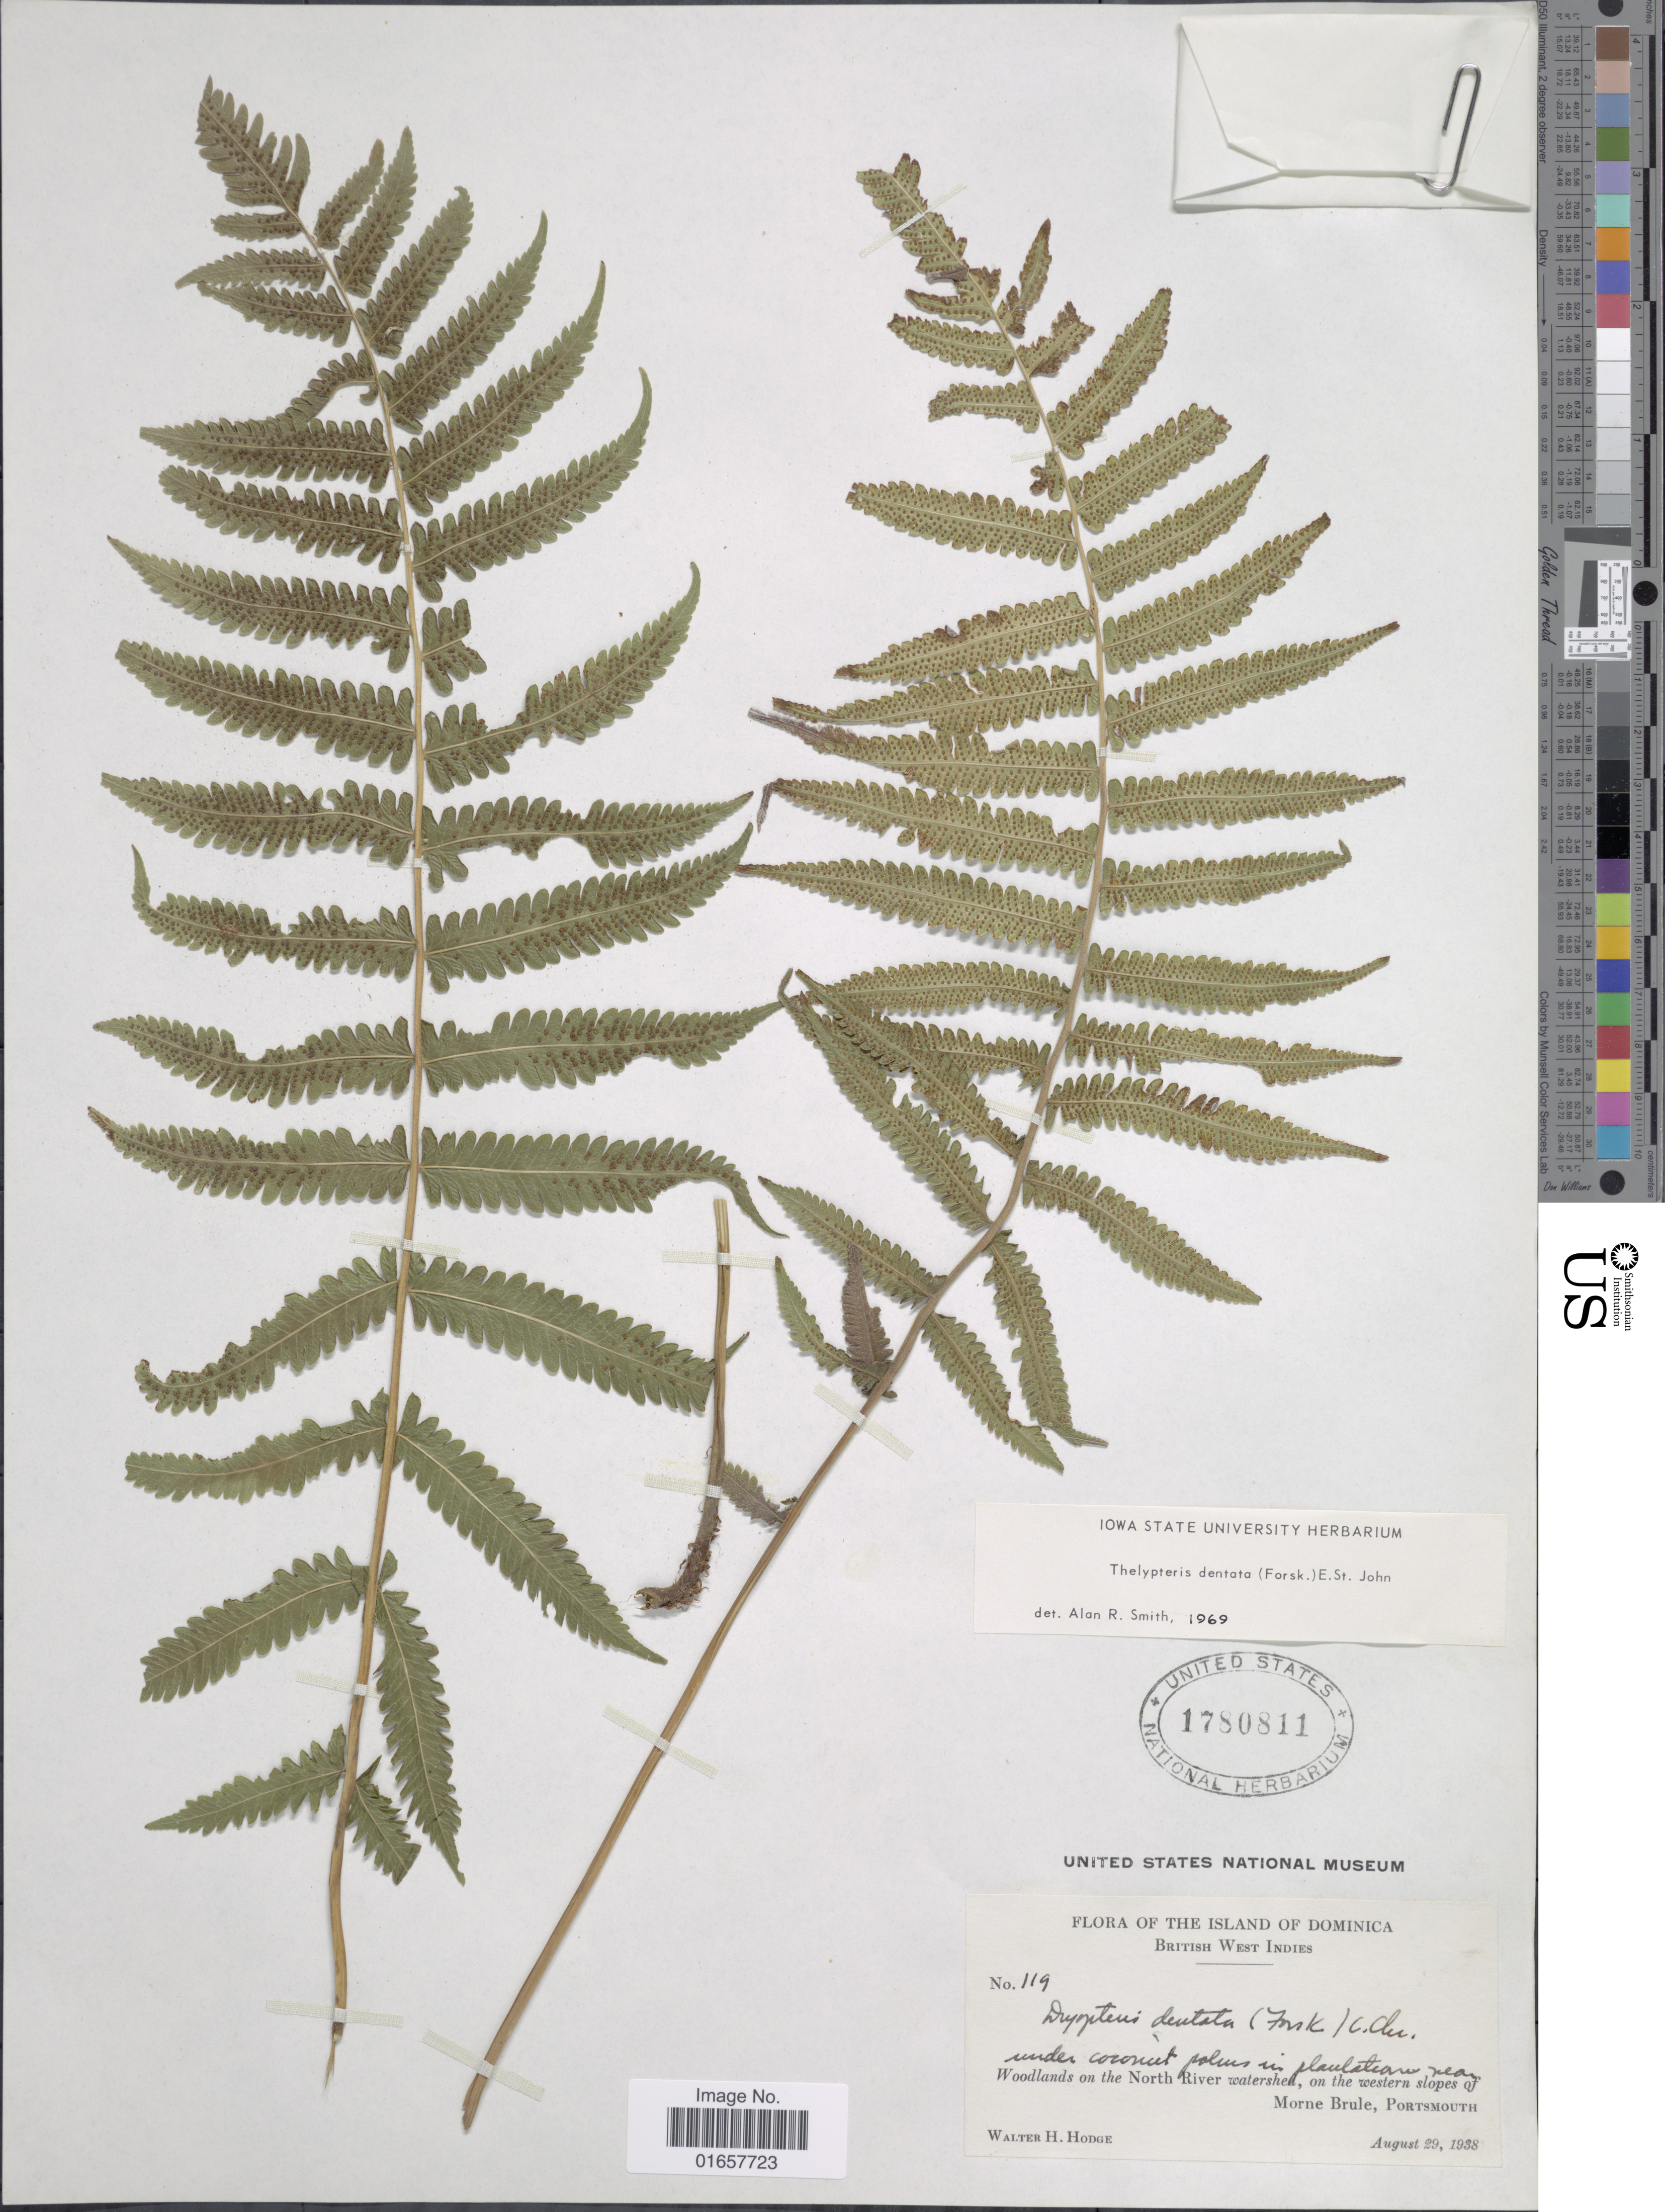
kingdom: Plantae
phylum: Tracheophyta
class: Polypodiopsida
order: Polypodiales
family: Thelypteridaceae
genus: Christella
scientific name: Christella dentata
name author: (Forssk.) Brownsey & Jermy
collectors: W. Hodge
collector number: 119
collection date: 1938-08-29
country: Dominica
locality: Island of Dominica, British West Indies, under coconut palms in plautatearue near, Woodlands on the North River watershed, on the western slopes of Morne Brule, Portsmouth.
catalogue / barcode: US 1780811